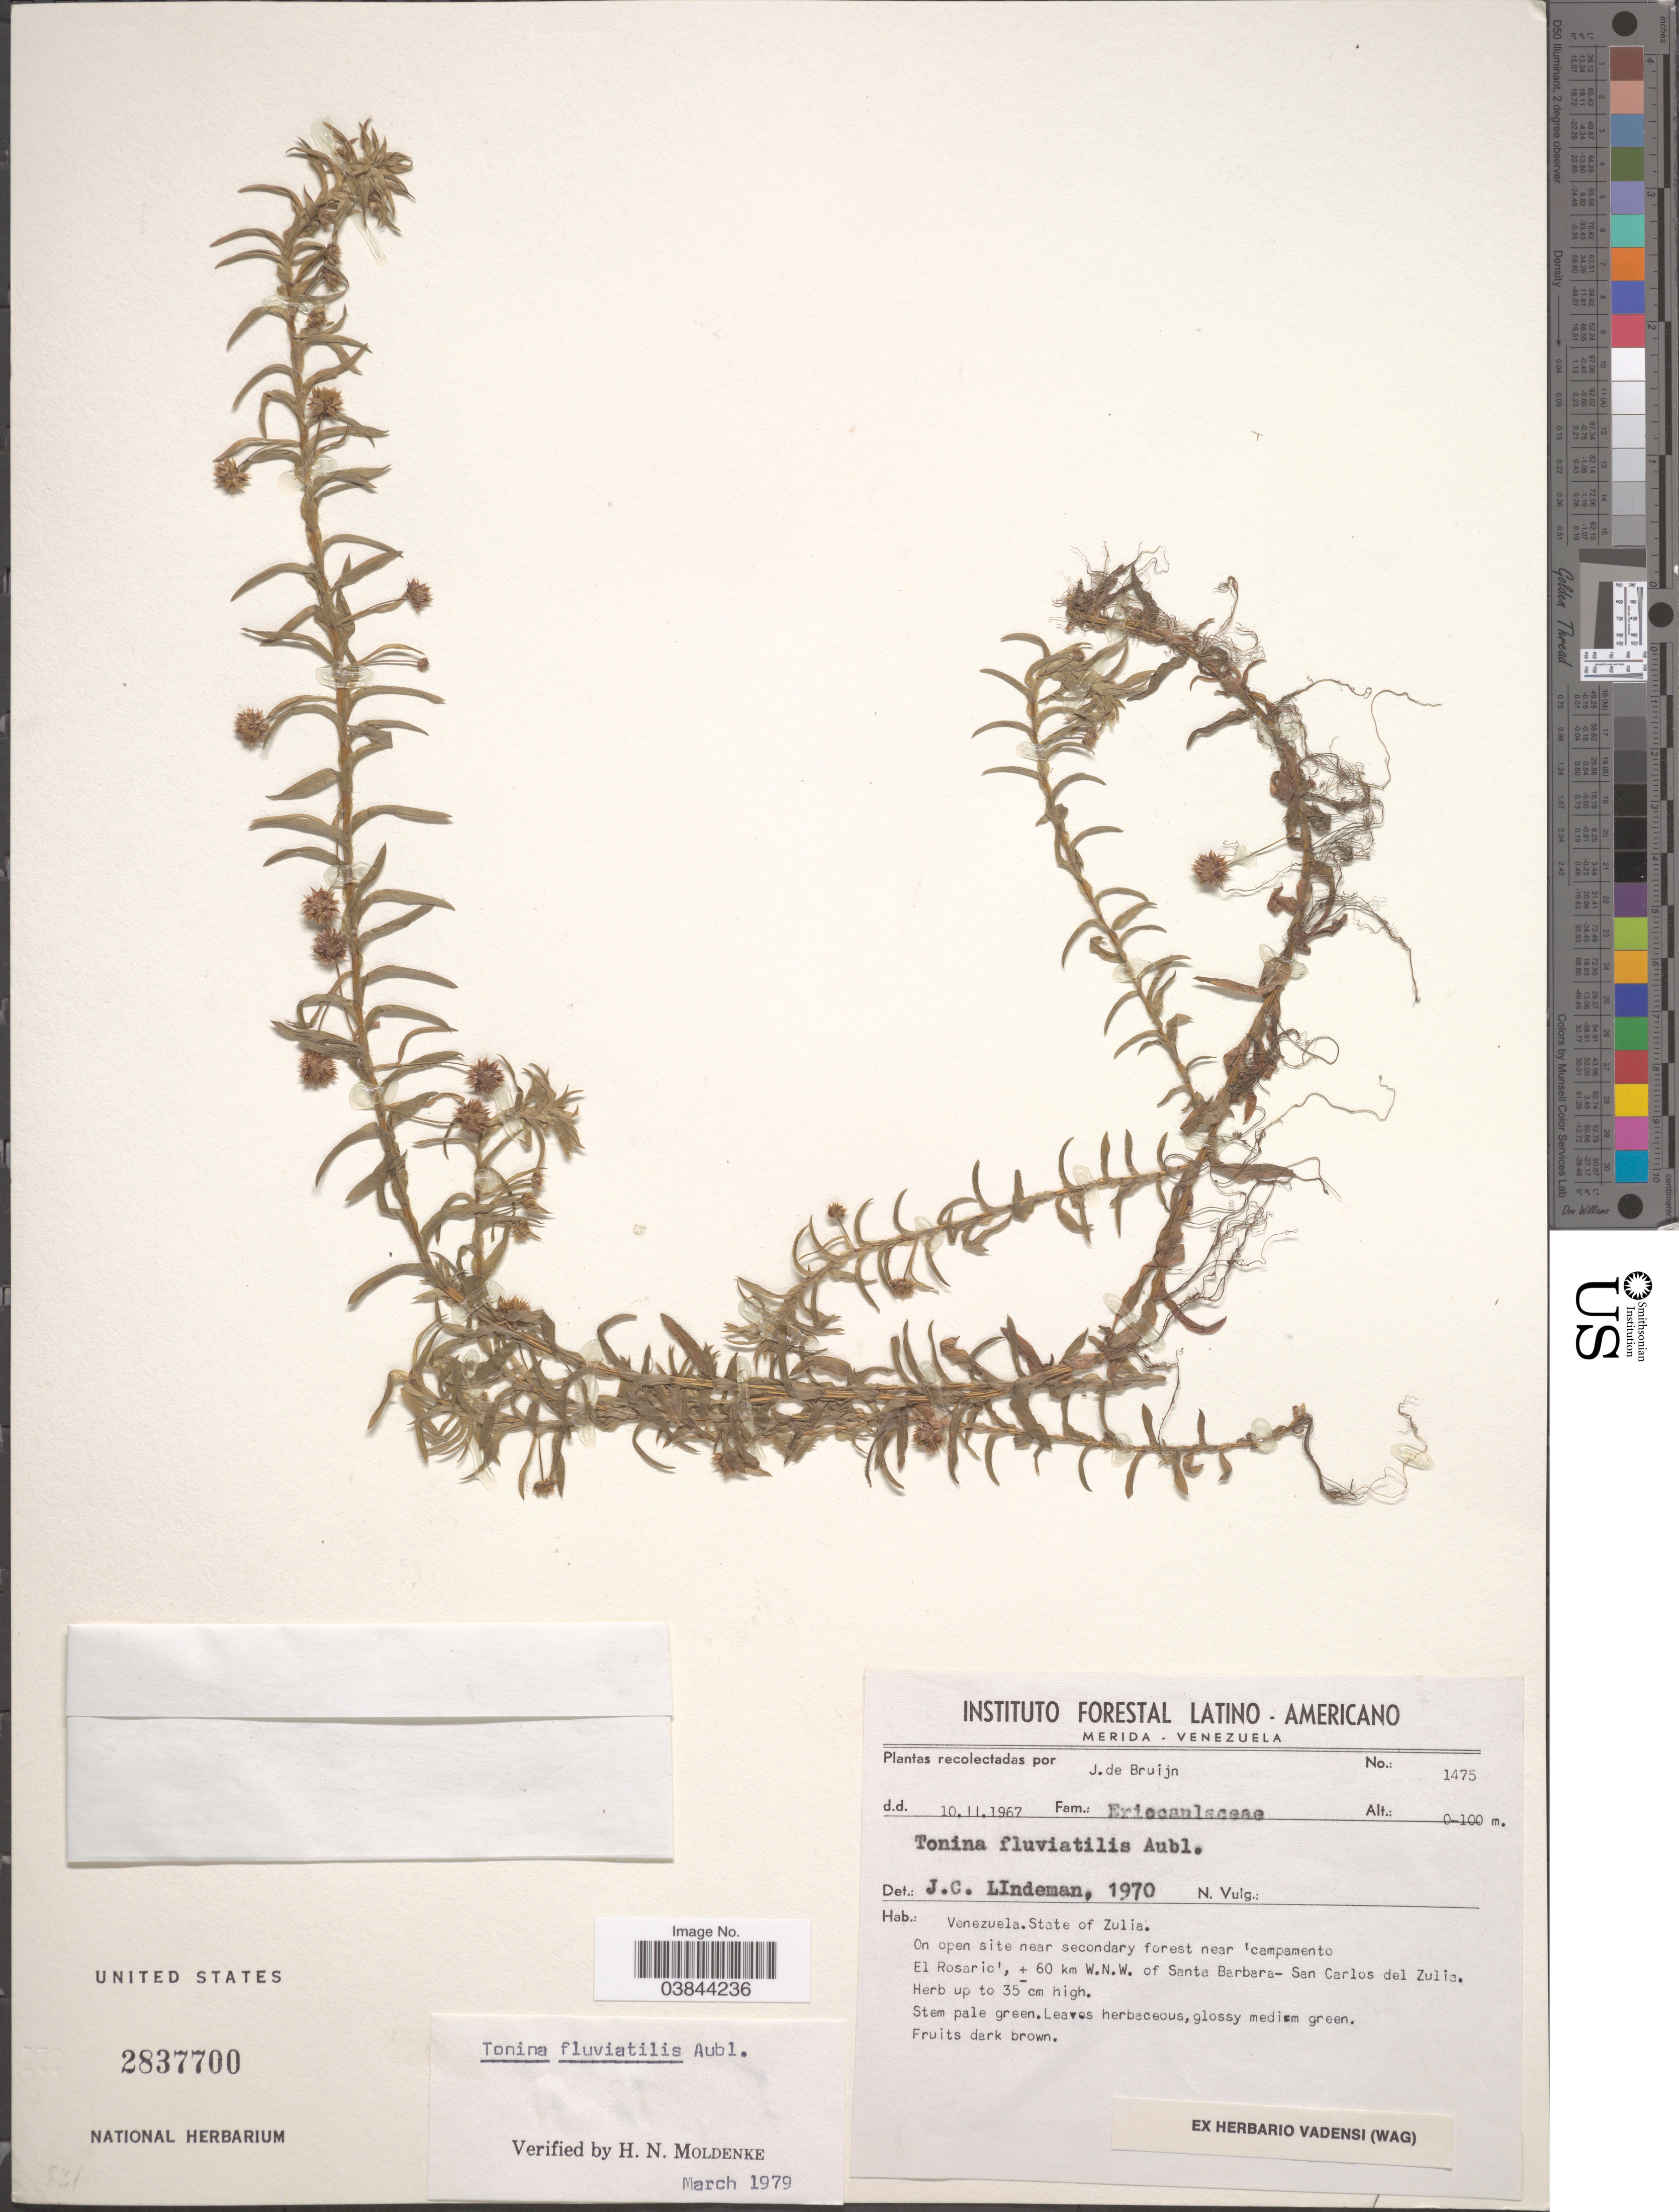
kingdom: Plantae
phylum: Tracheophyta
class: Liliopsida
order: Poales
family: Eriocaulaceae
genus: Tonina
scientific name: Tonina fluviatilis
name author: Aubl.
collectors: J. Bruijn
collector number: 1475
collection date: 1967-11-10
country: Venezuela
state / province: Zulia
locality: On open site near secondary forest near 'campamento El Rosario', ± 60 km W.N.W. of Santa Barbara-San Carlos del Zulia.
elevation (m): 0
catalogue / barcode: US 2837700